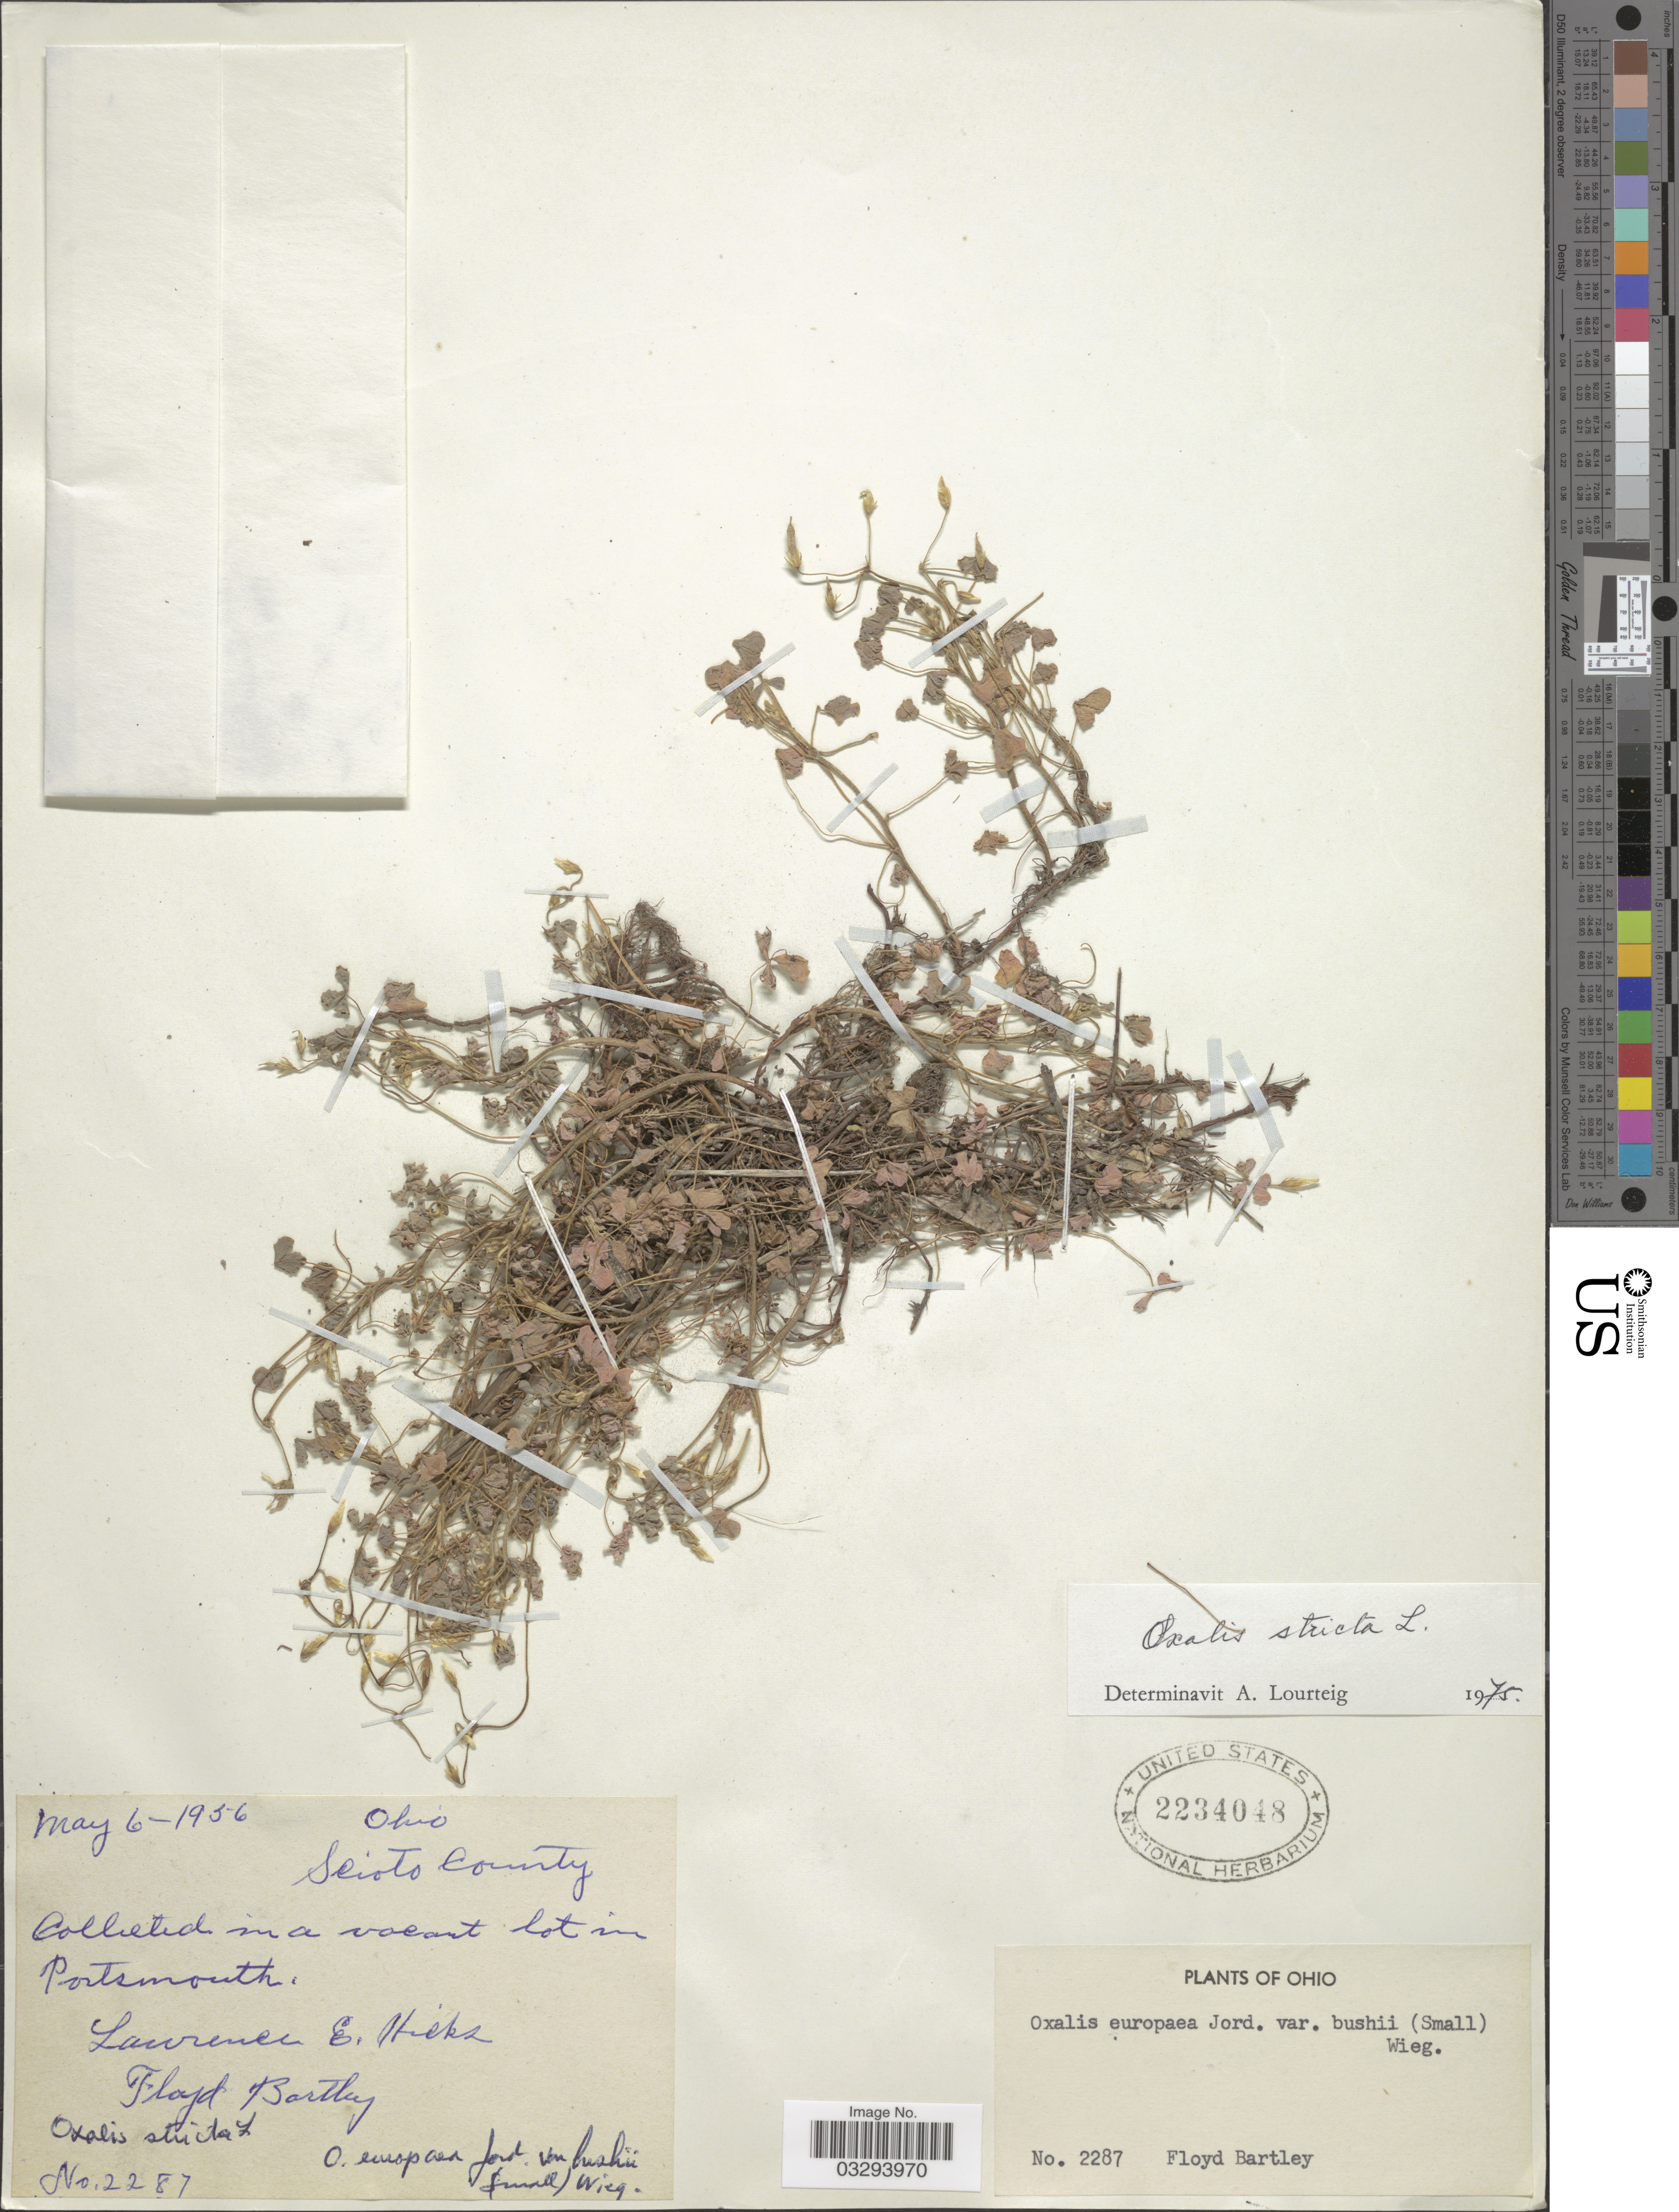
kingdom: Plantae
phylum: Tracheophyta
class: Magnoliopsida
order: Oxalidales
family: Oxalidaceae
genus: Oxalis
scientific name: Oxalis stricta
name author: L.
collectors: L. E. Hicks & F. Bartley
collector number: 2287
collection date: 1956-05-06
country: United States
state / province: Ohio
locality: Scioto County. In a vacant lot in Portsmouth.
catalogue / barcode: US 2234048